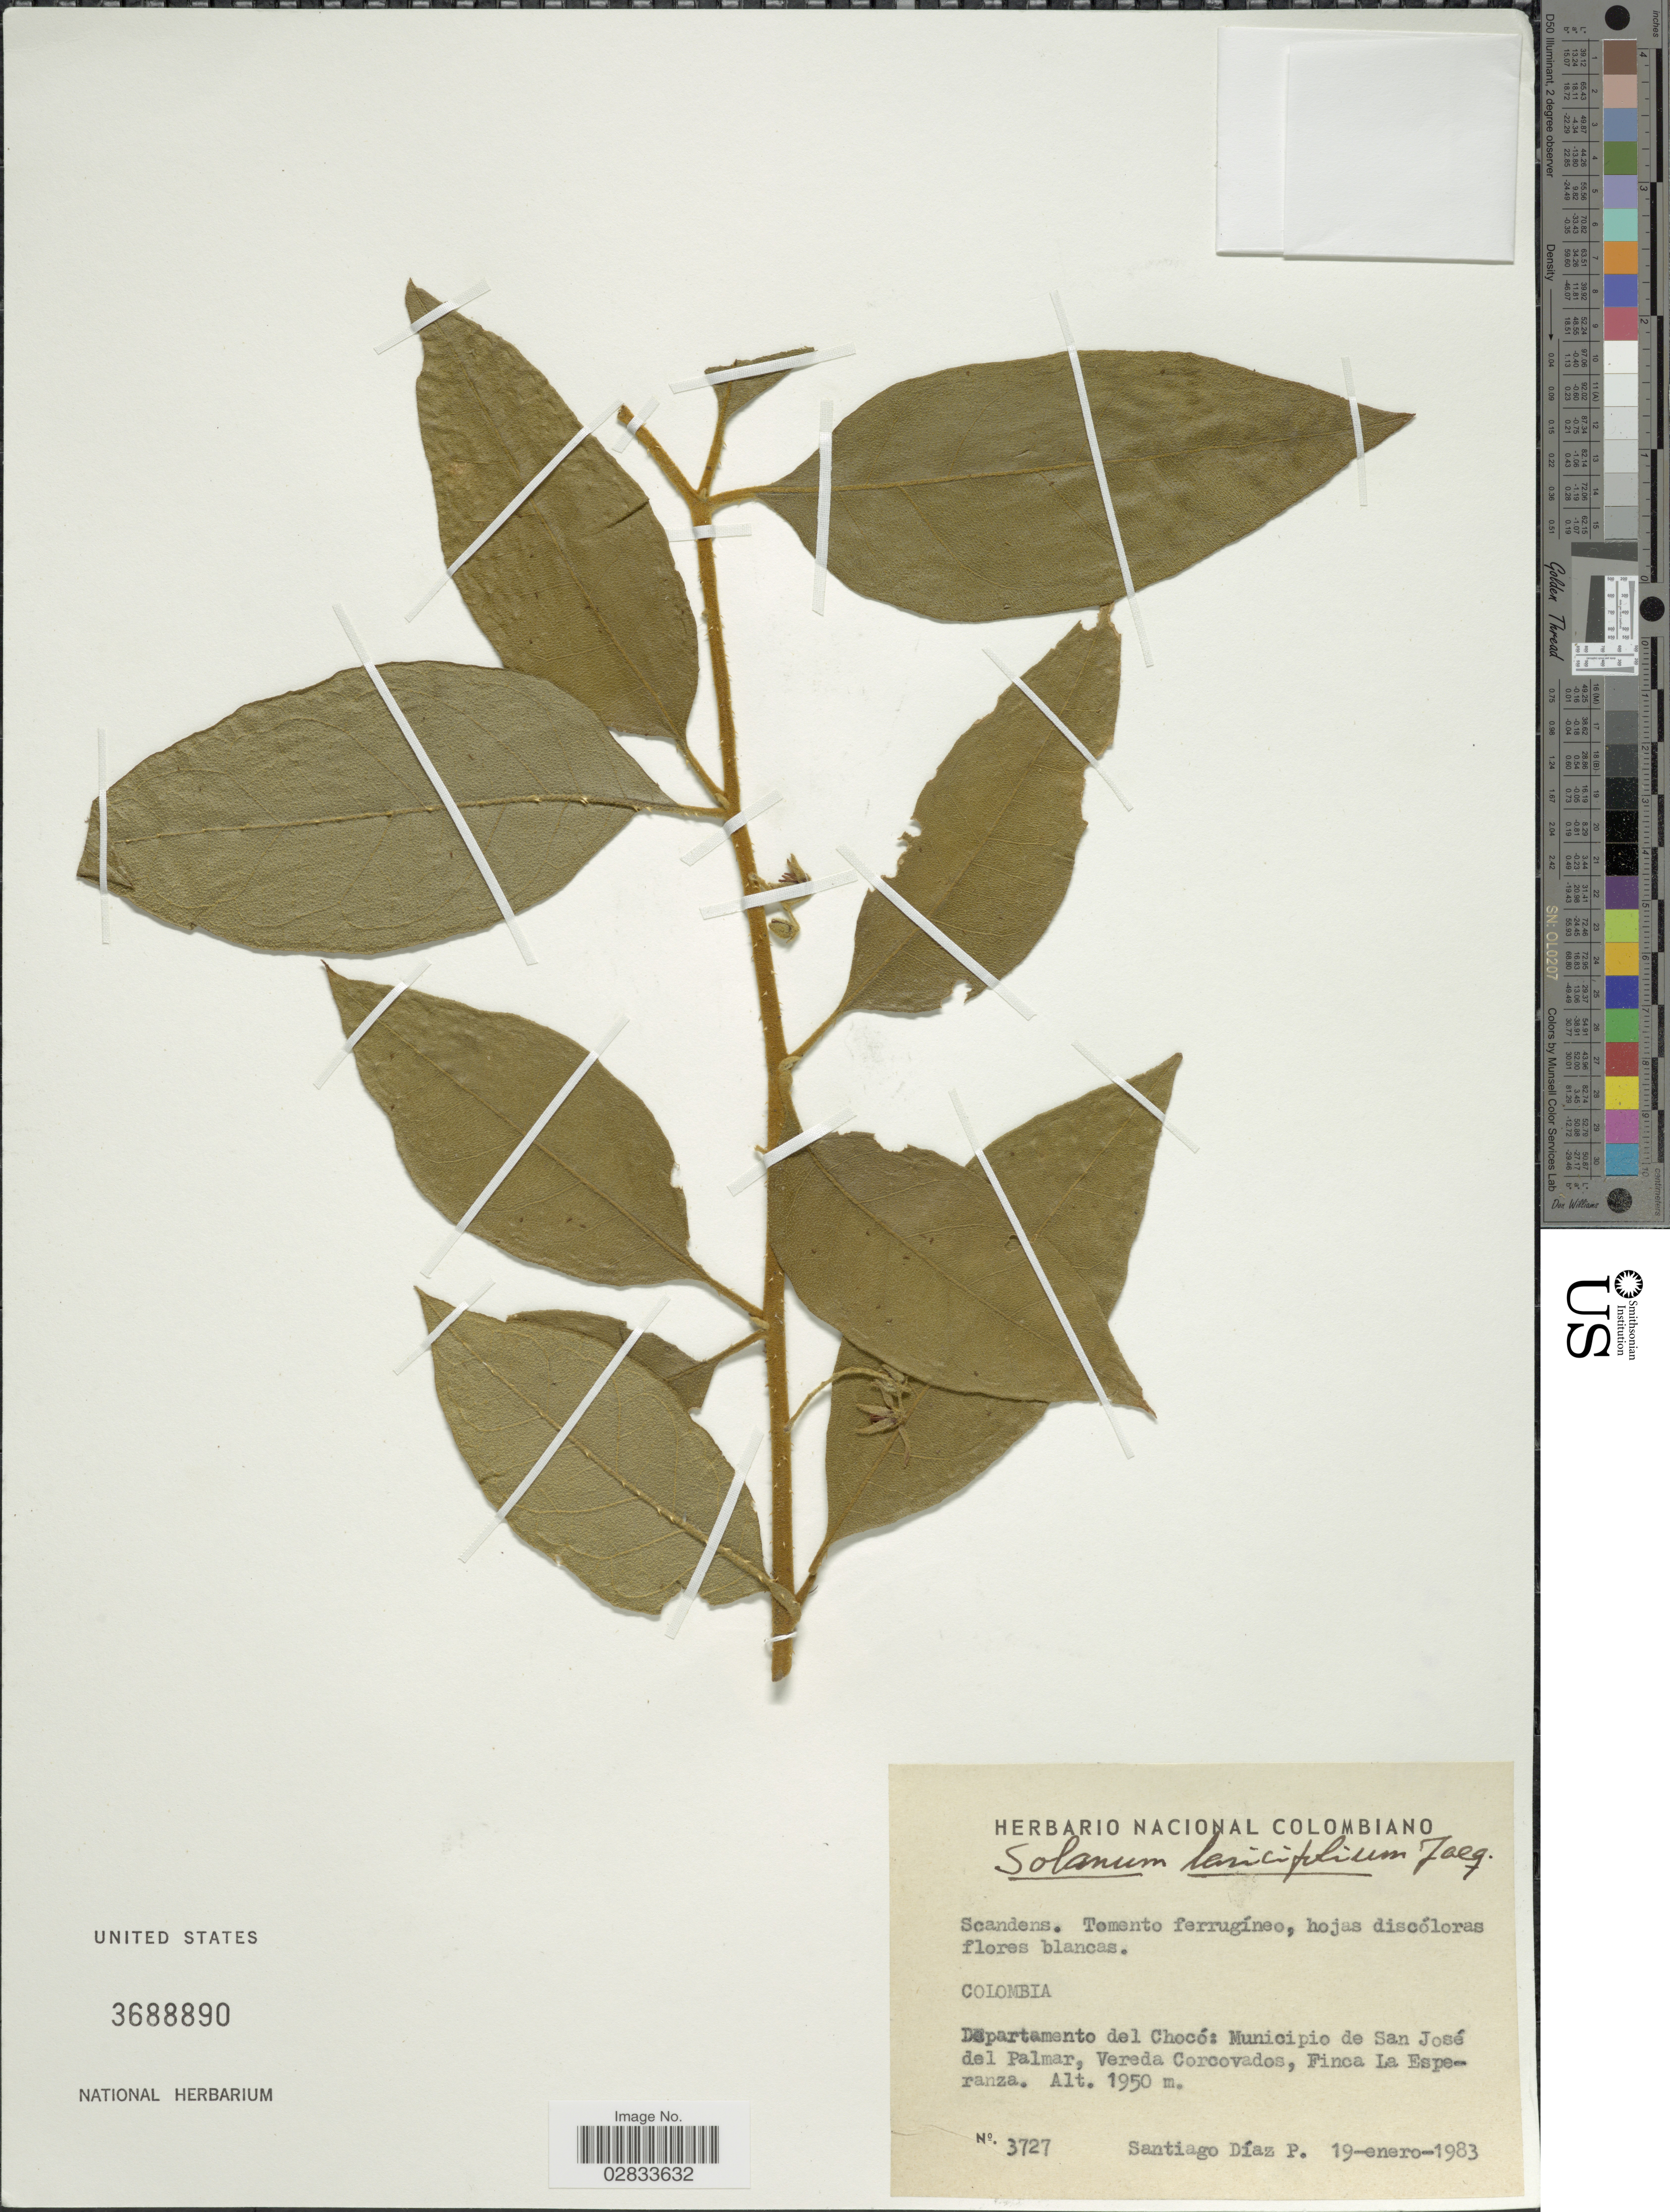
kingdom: Plantae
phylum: Tracheophyta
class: Magnoliopsida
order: Solanales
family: Solanaceae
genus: Solanum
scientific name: Solanum lanceifolium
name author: Jacq.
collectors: S. Diaz P.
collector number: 3727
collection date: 1983-01-19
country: Colombia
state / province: Chocó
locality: Departamento del Chocó: Municipio de San José del Palmar, Vereda Corcovados, Finca La Esperanza.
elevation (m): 1950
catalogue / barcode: US 3688890